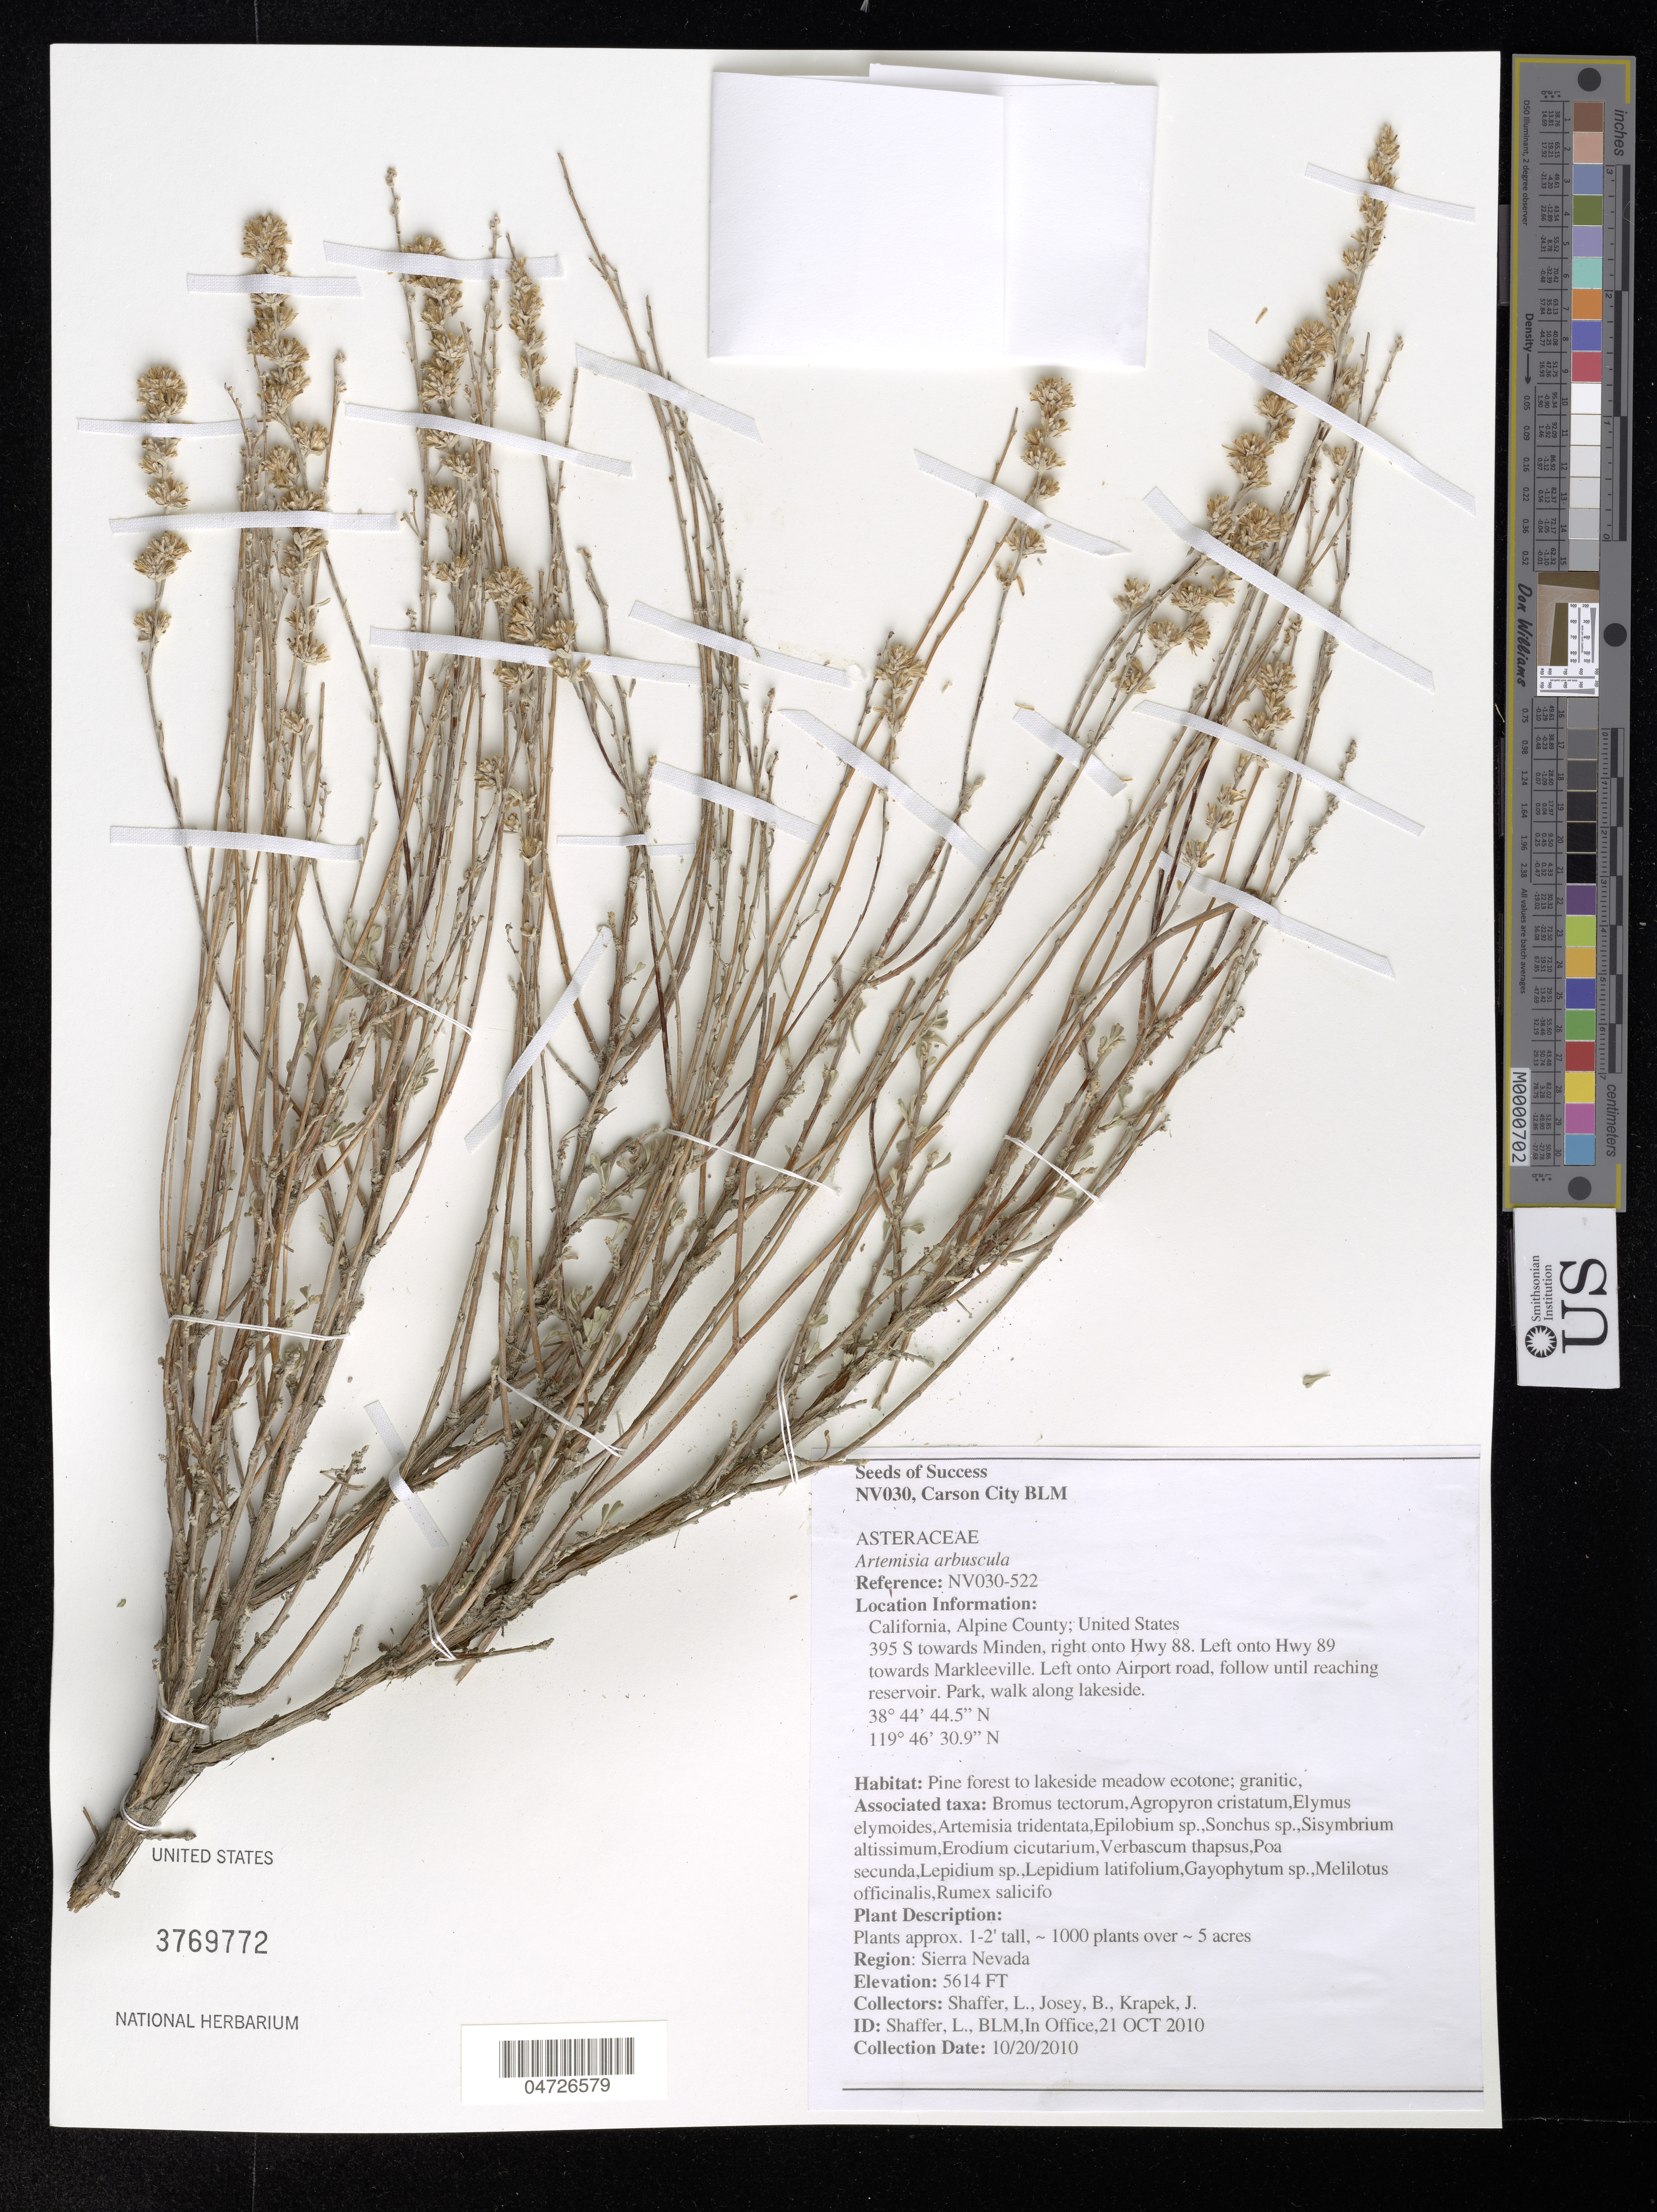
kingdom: Plantae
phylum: Tracheophyta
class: Magnoliopsida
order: Asterales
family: Asteraceae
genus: Artemisia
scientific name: Artemisia arbuscula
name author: Nutt.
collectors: L. Shaffer, B. Josey & J. Krapek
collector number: NV030-522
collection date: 2010-10-20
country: United States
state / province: California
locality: Alpine County. 395 S towards Minden, right onto Hwy 88. Left onto Hwy 89 towards Markleeville. Left onto Airport road, follow until reaching reservoir. Park, walk along lakeside.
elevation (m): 1711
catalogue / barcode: US 3769772